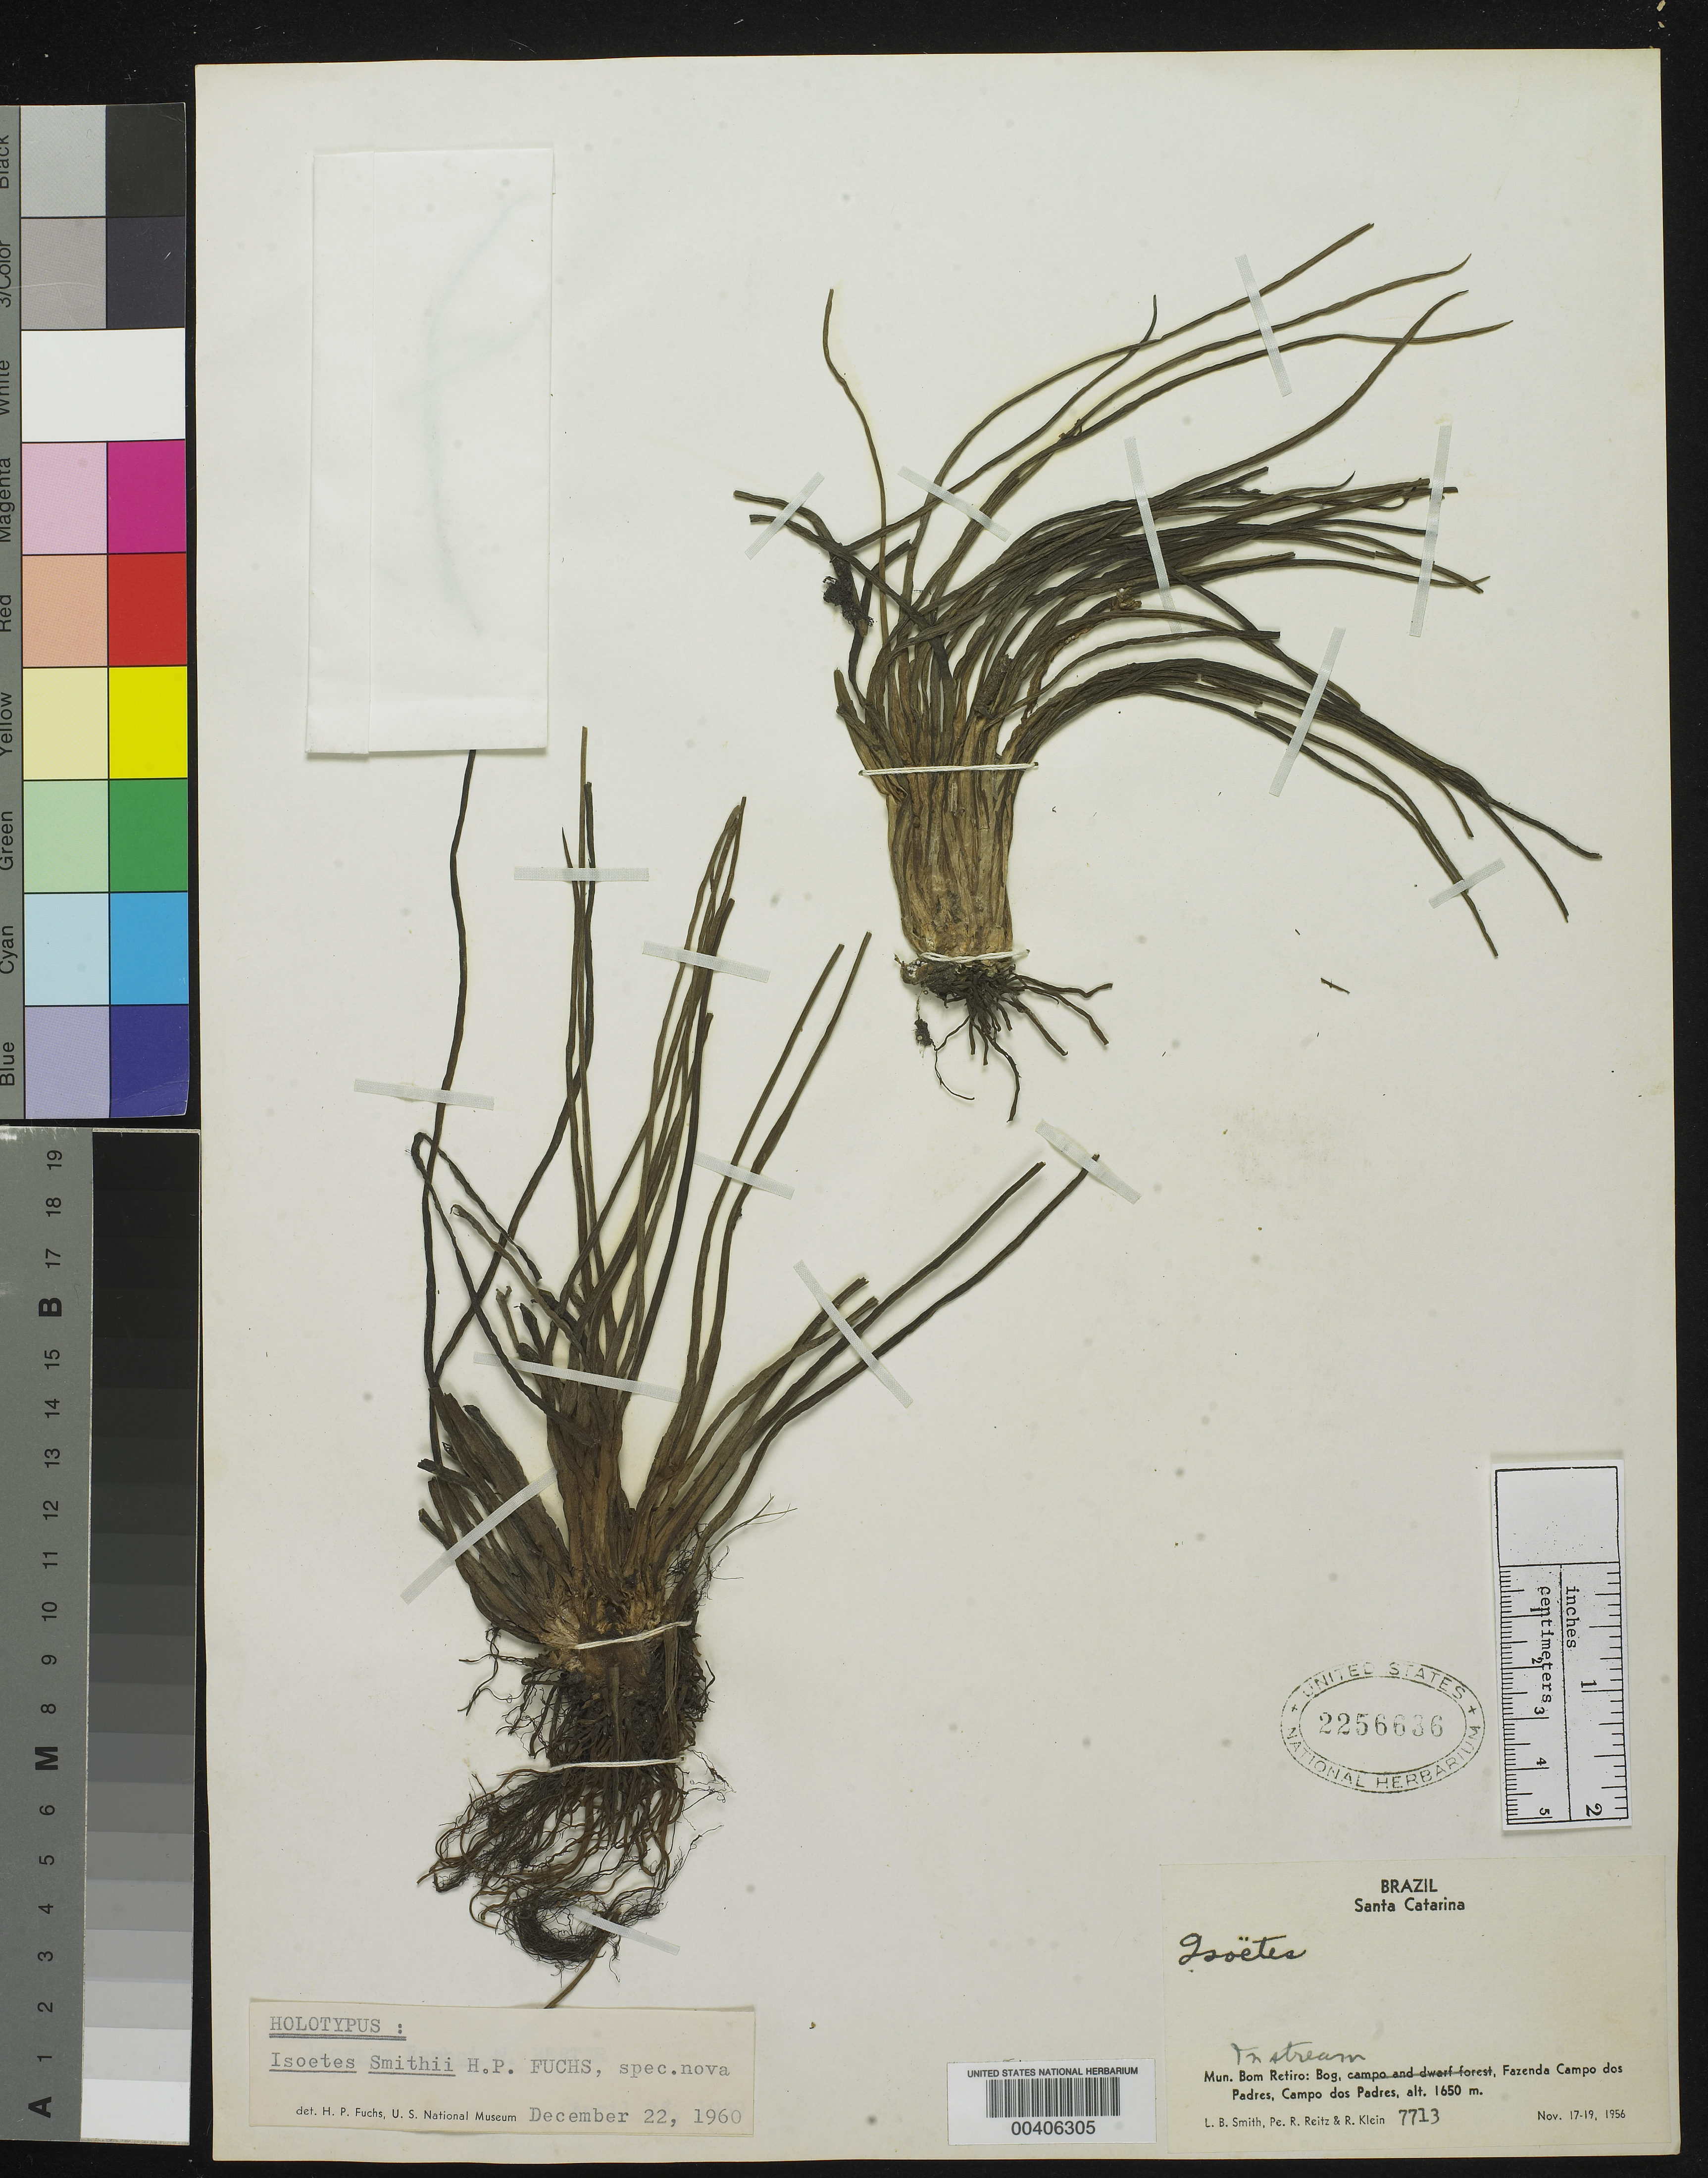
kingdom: Plantae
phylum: Tracheophyta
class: Lycopodiopsida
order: Isoetales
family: Isoetaceae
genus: Isoetes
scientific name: Isoetes smithii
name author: H.P. Fuchs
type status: Holotype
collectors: L. Smith, R. Reitz & R. M. Klein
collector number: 7713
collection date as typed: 17 Nov 1956 to 19 Nov 1956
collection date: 1956-11-17/1956-11-19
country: Brazil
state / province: Santa Catarina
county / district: Bom Retiro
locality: Fazendo Campo dos Padres.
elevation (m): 1650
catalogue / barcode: US 2256636